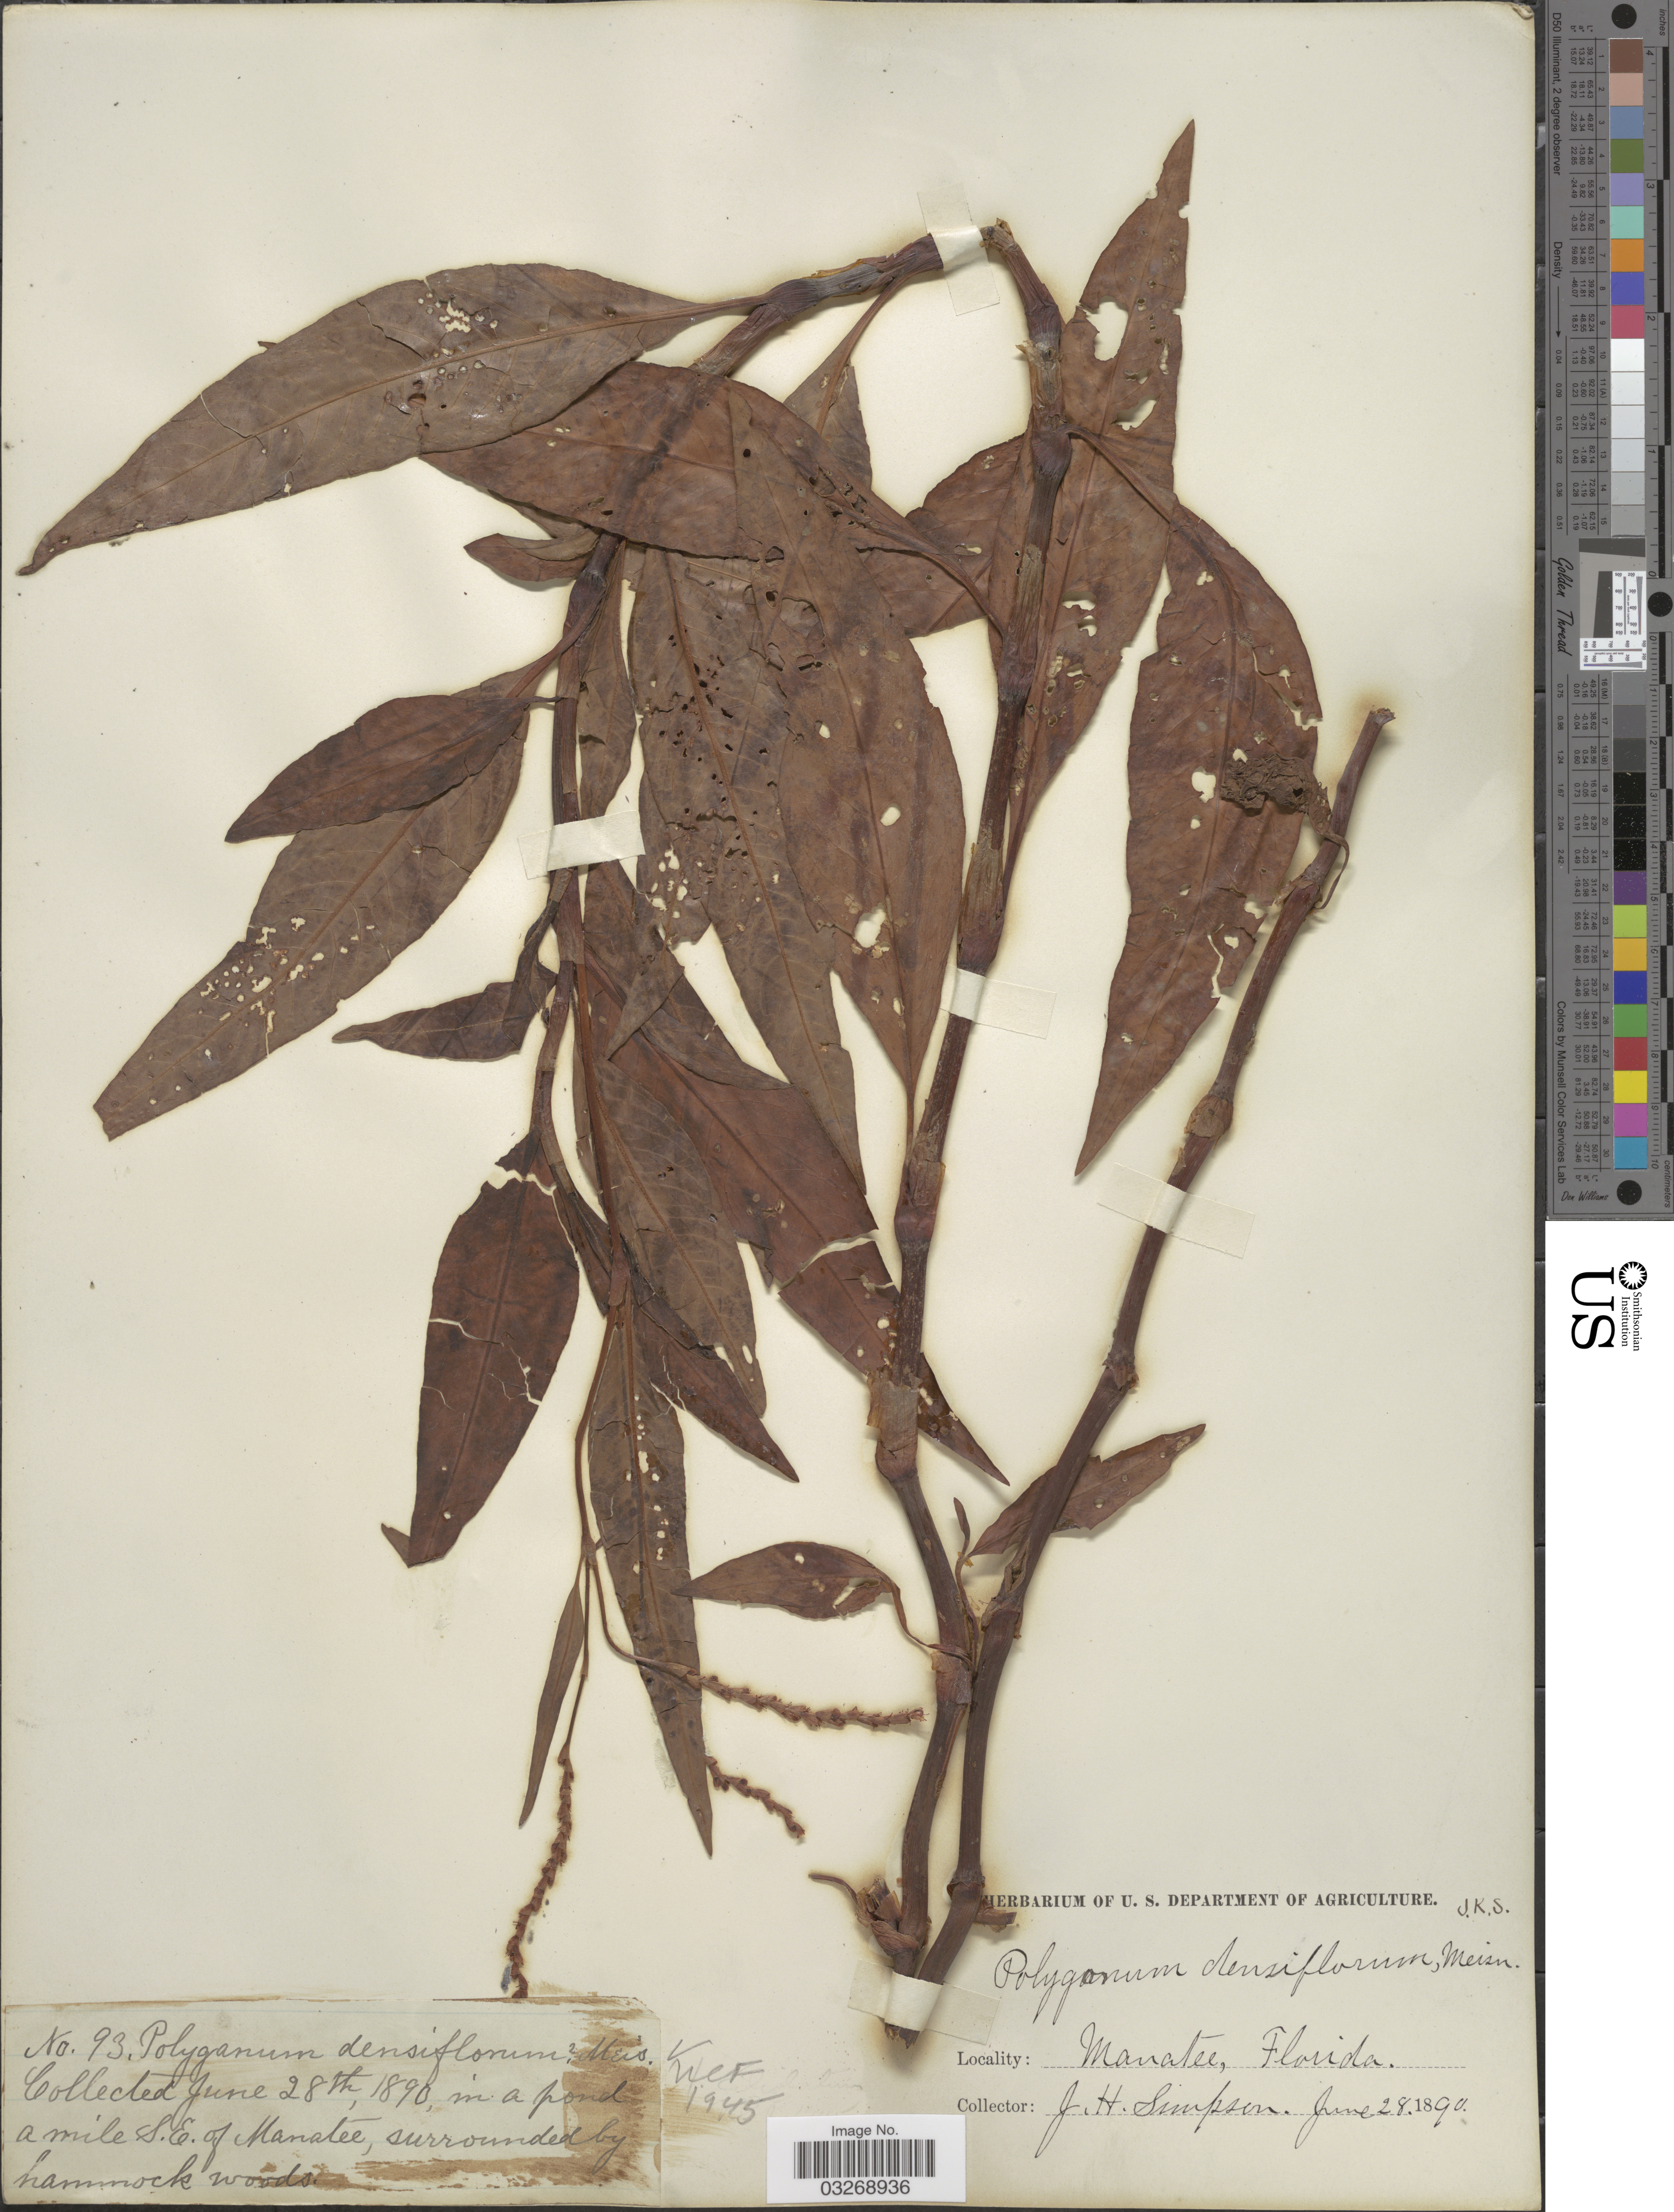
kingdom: Plantae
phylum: Tracheophyta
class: Magnoliopsida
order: Caryophyllales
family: Polygonaceae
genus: Persicaria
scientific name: Persicaria glabra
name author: (Willd.) M. Gómez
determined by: Atha, D. E.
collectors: J. H. Simpson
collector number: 93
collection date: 1890-06-28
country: United States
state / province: Florida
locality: In a pond a mile S.E. of Manatee.